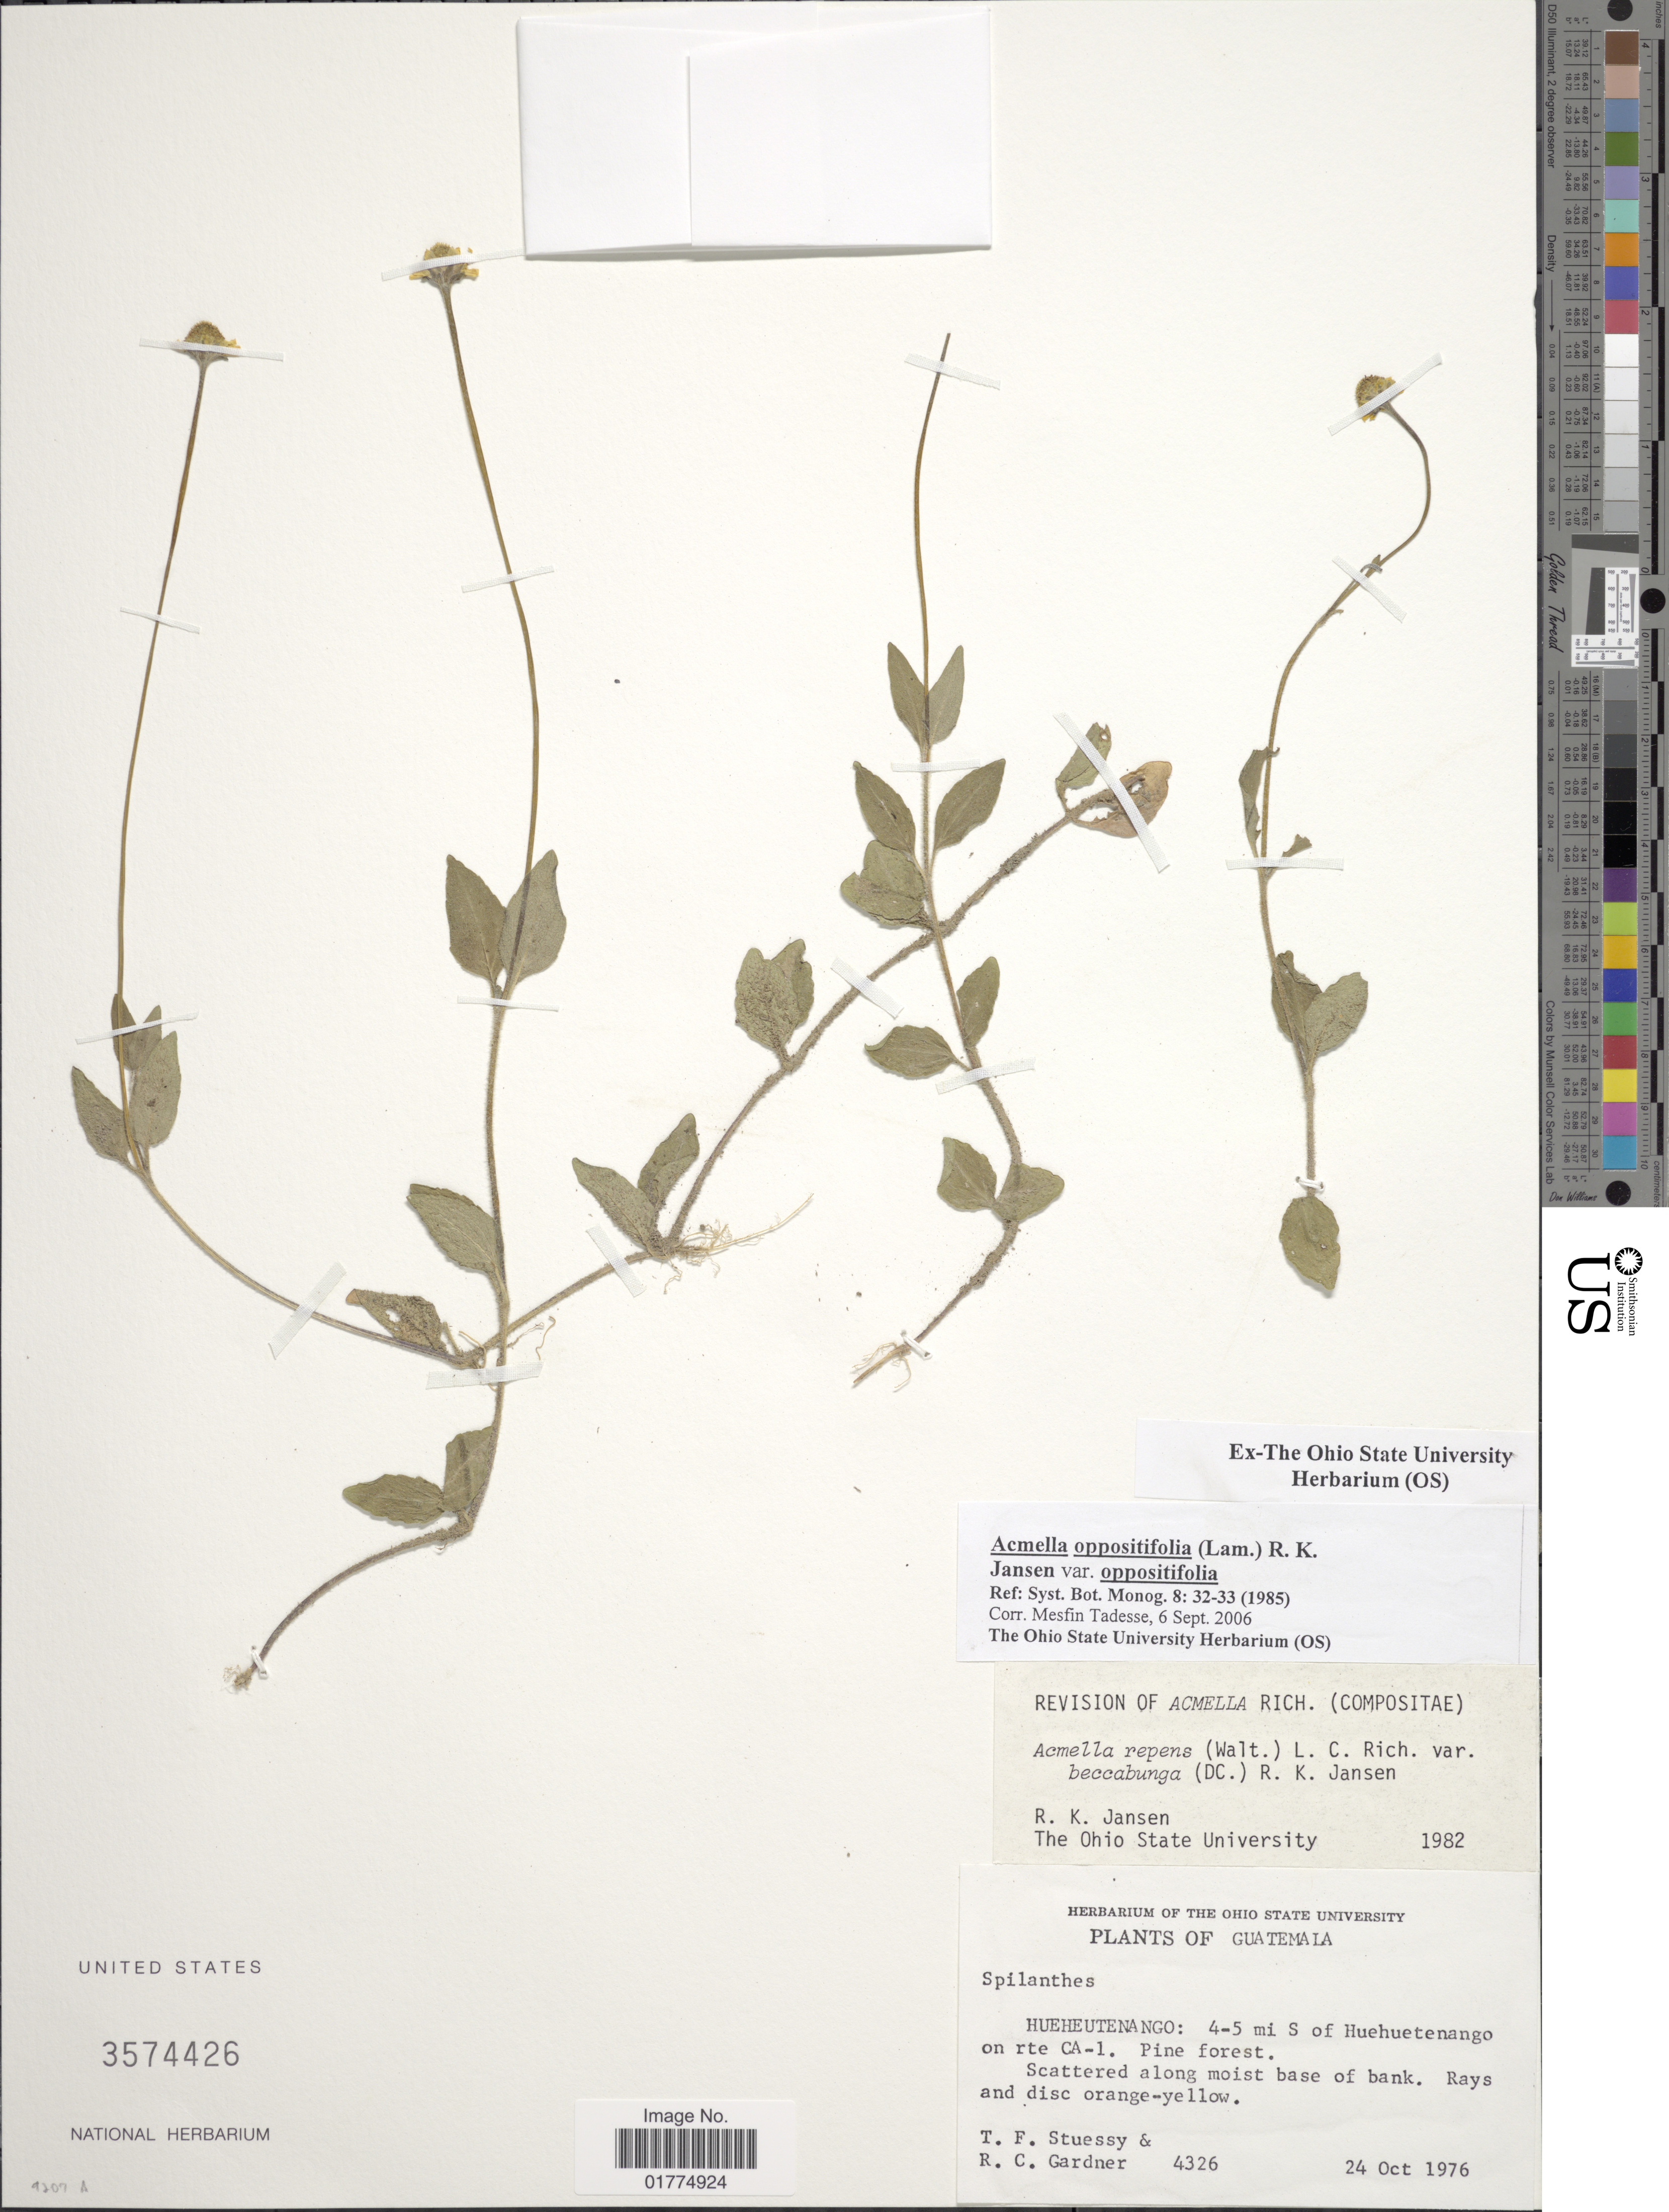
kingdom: Plantae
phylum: Tracheophyta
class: Magnoliopsida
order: Asterales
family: Asteraceae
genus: Acmella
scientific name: Acmella repens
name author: (Walter) Rich.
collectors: T. Stuessy & R. C. Gardner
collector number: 4326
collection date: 1976-10-24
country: Guatemala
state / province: Huehuetenango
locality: Huehuetenango: 4-5 mi S of Huehuetenango on rte CA-1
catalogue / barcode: US 3574426